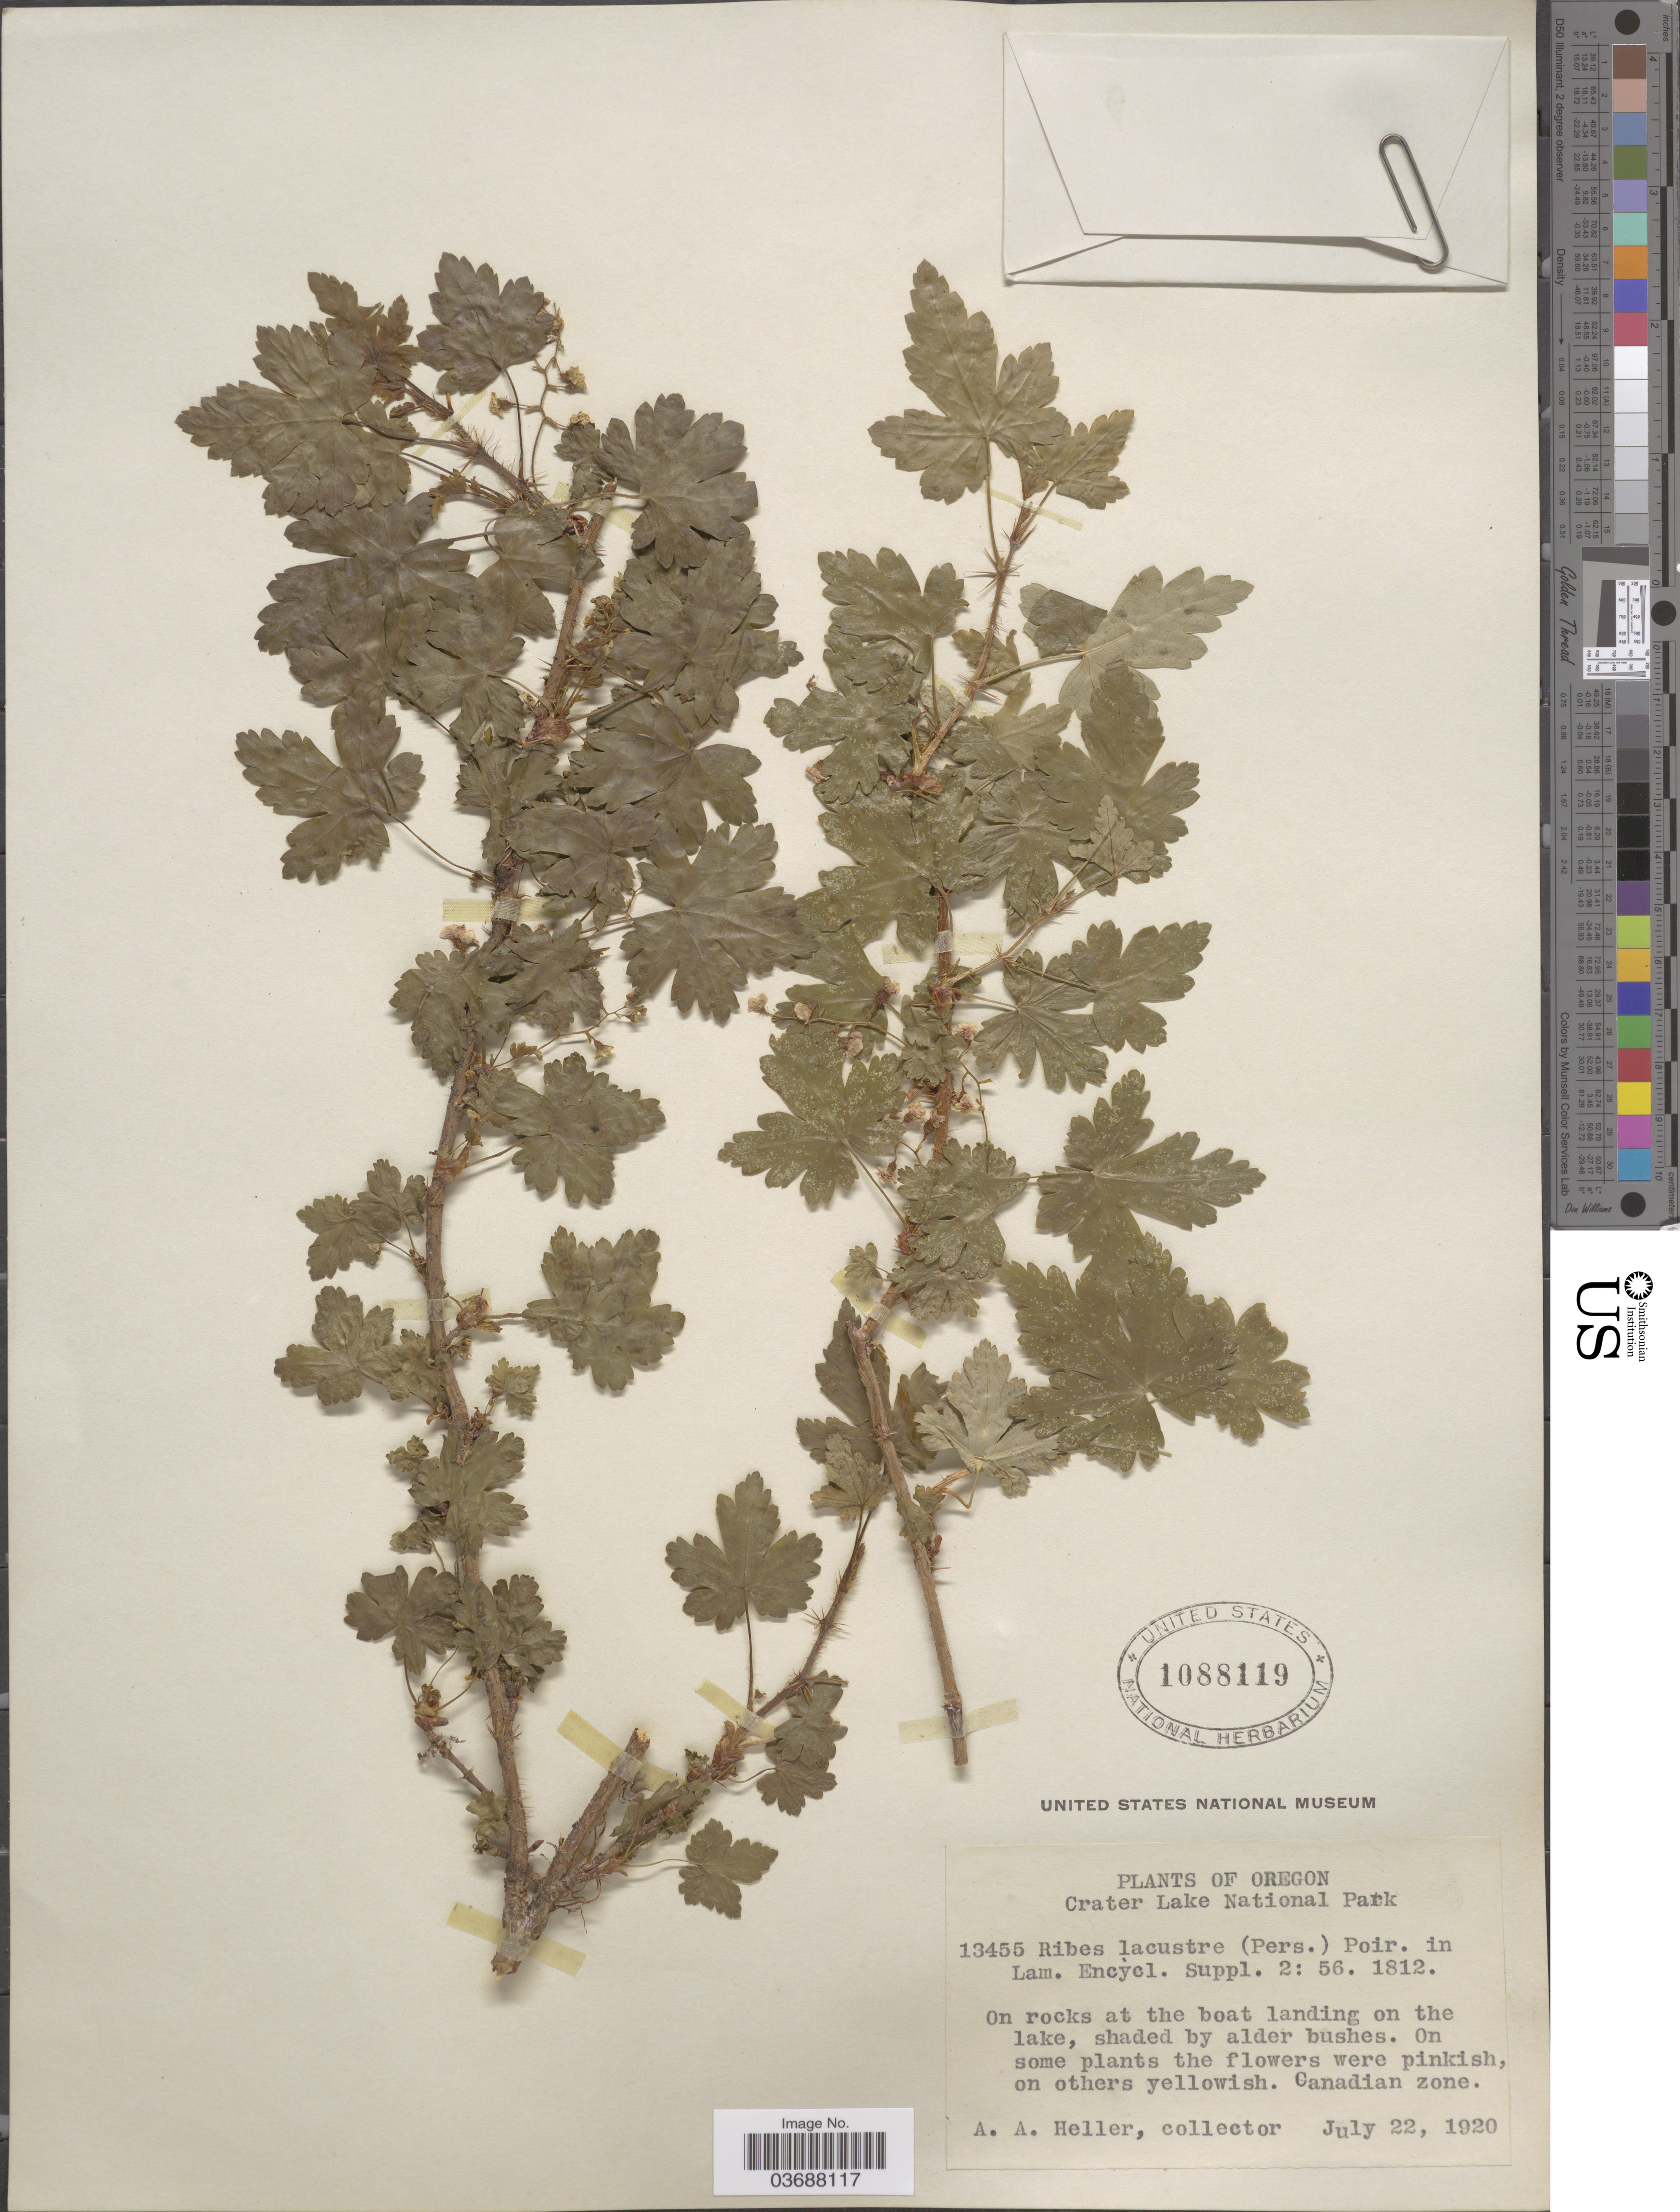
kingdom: Plantae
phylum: Tracheophyta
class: Magnoliopsida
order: Saxifragales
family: Grossulariaceae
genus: Ribes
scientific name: Ribes lacustre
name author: (Pers.) Poir.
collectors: A. A. Heller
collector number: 13455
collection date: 1920-07-22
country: United States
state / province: Oregon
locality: Crater Lake National Park. Canadian Zone.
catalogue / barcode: US 1088119